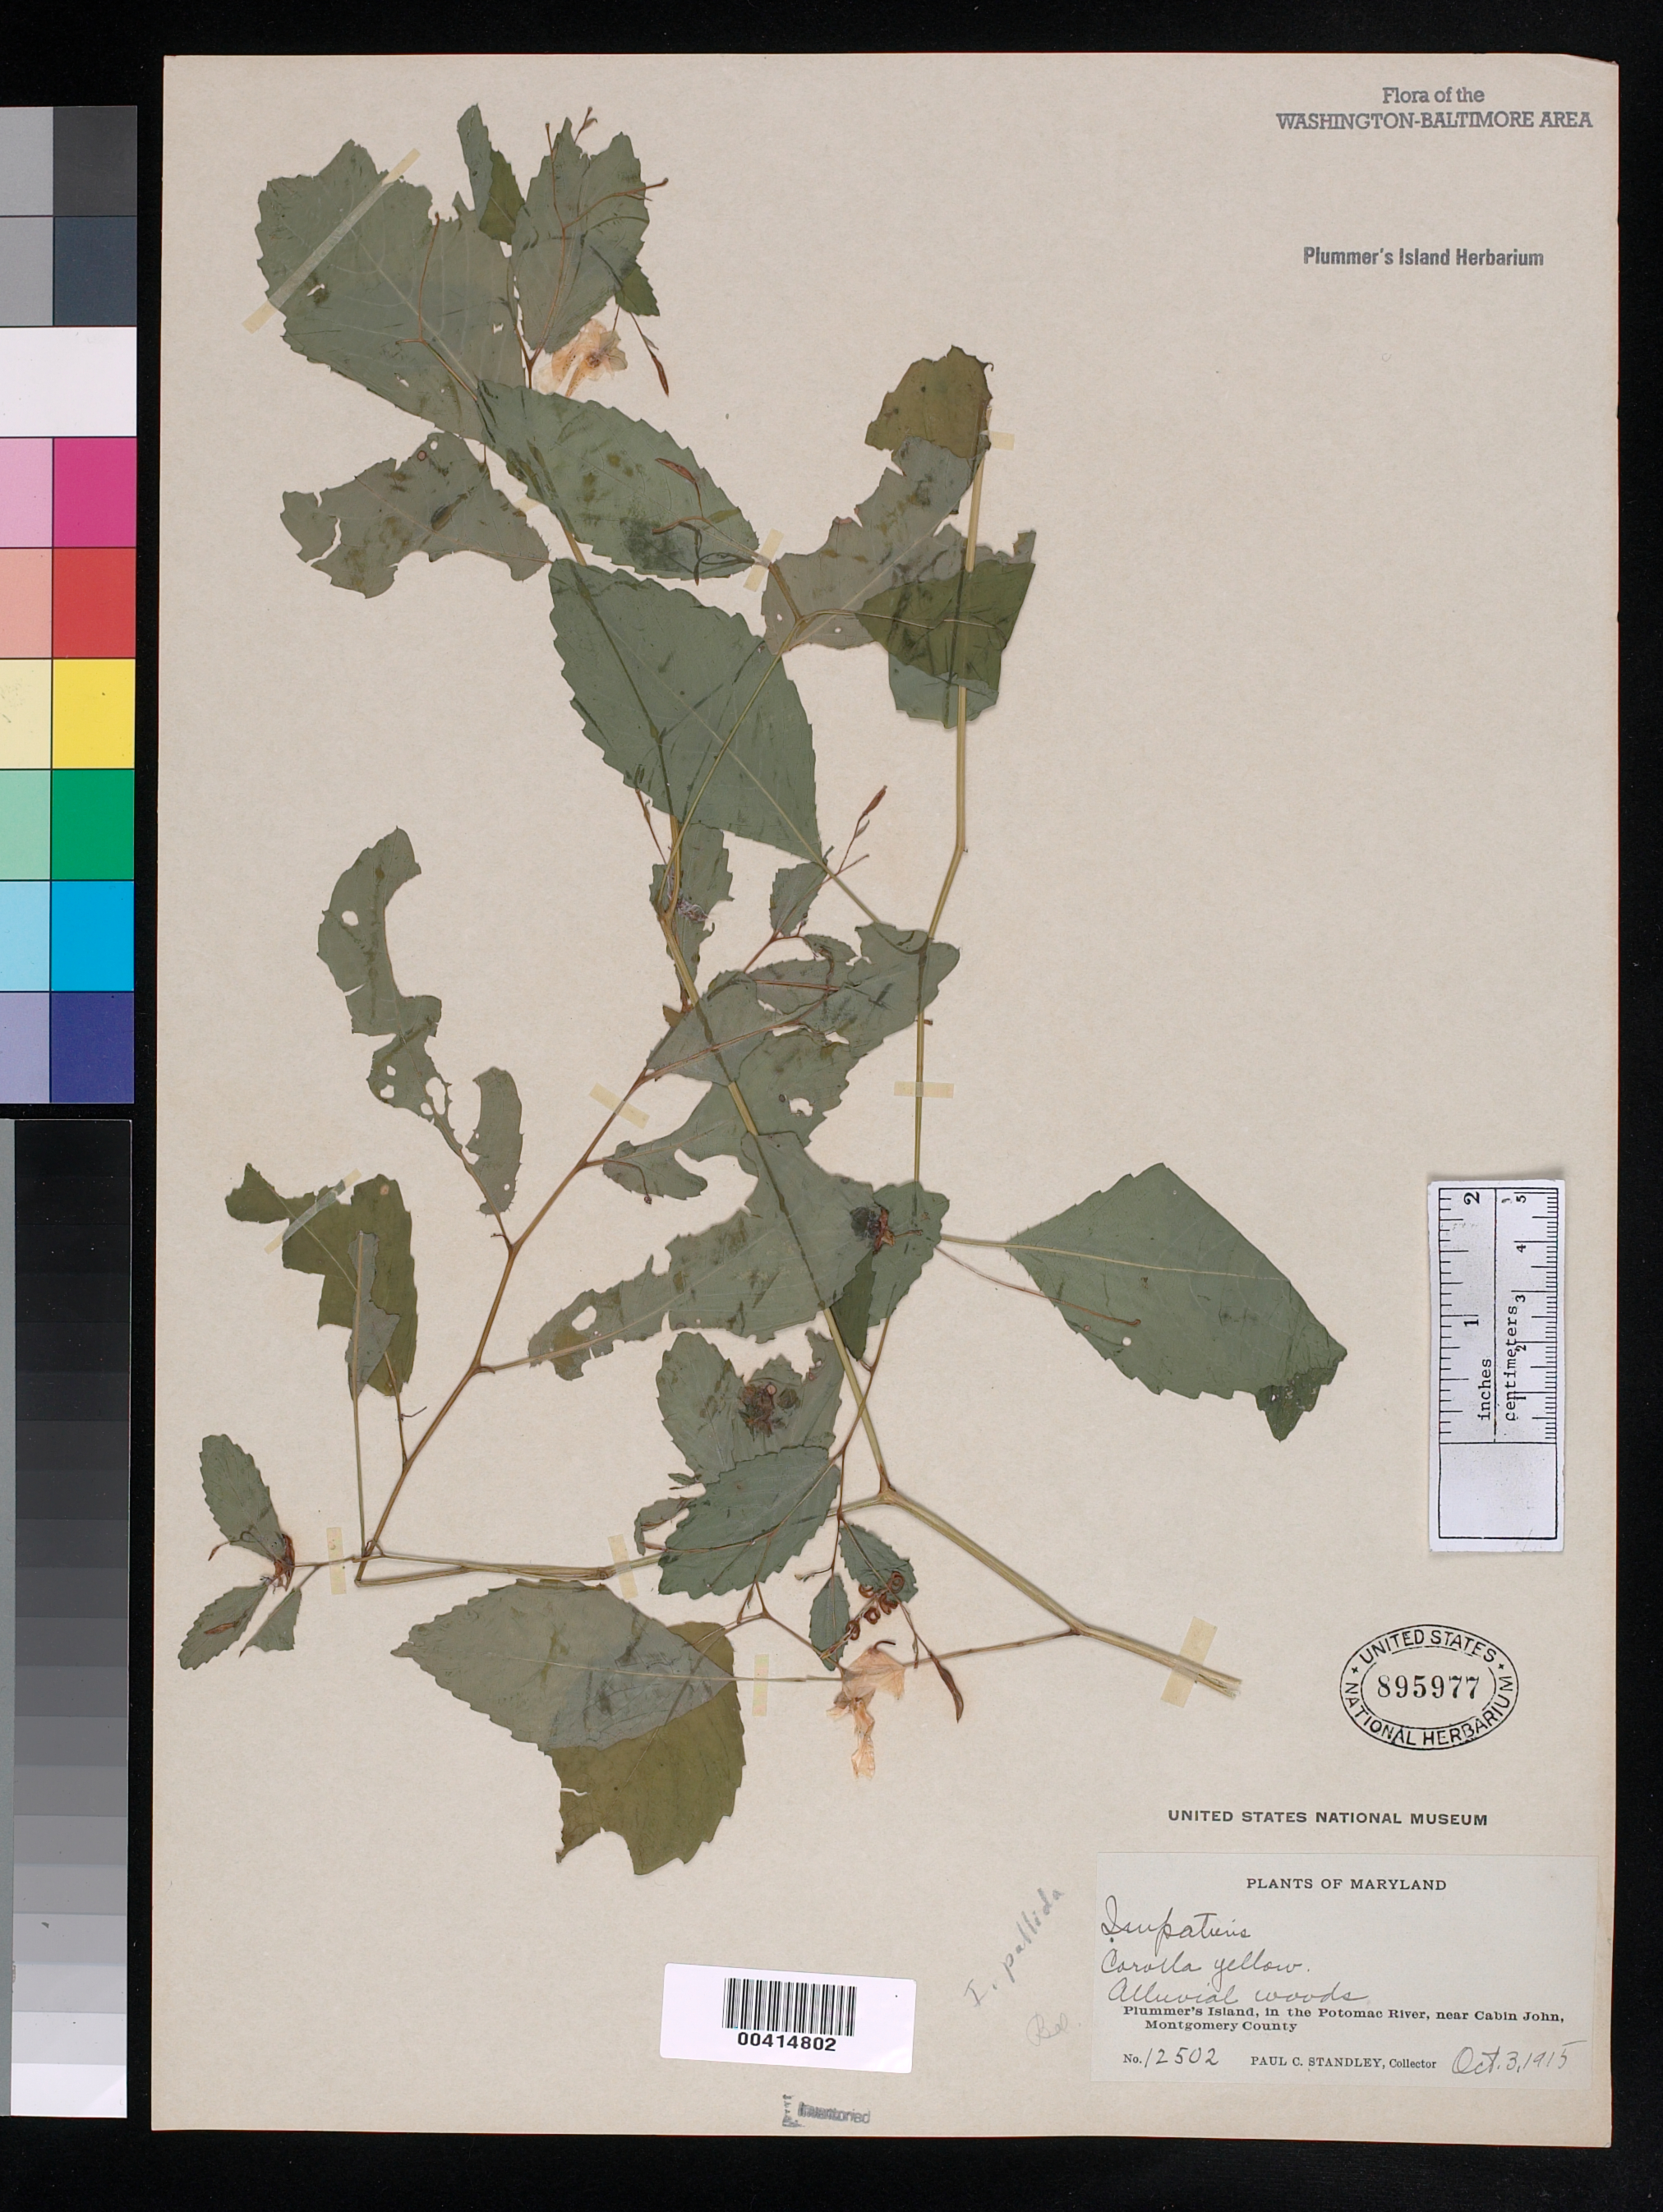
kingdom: Plantae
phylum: Tracheophyta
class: Magnoliopsida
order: Ericales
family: Balsaminaceae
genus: Impatiens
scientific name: Impatiens pallida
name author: Nutt.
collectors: P. C. Standley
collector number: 12502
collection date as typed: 03 Oct 1915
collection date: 1915-10-03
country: United States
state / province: Maryland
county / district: Montgomery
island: Plummers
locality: Plummer's Island C. & O. Canal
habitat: Alluvial woods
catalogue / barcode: US 895977